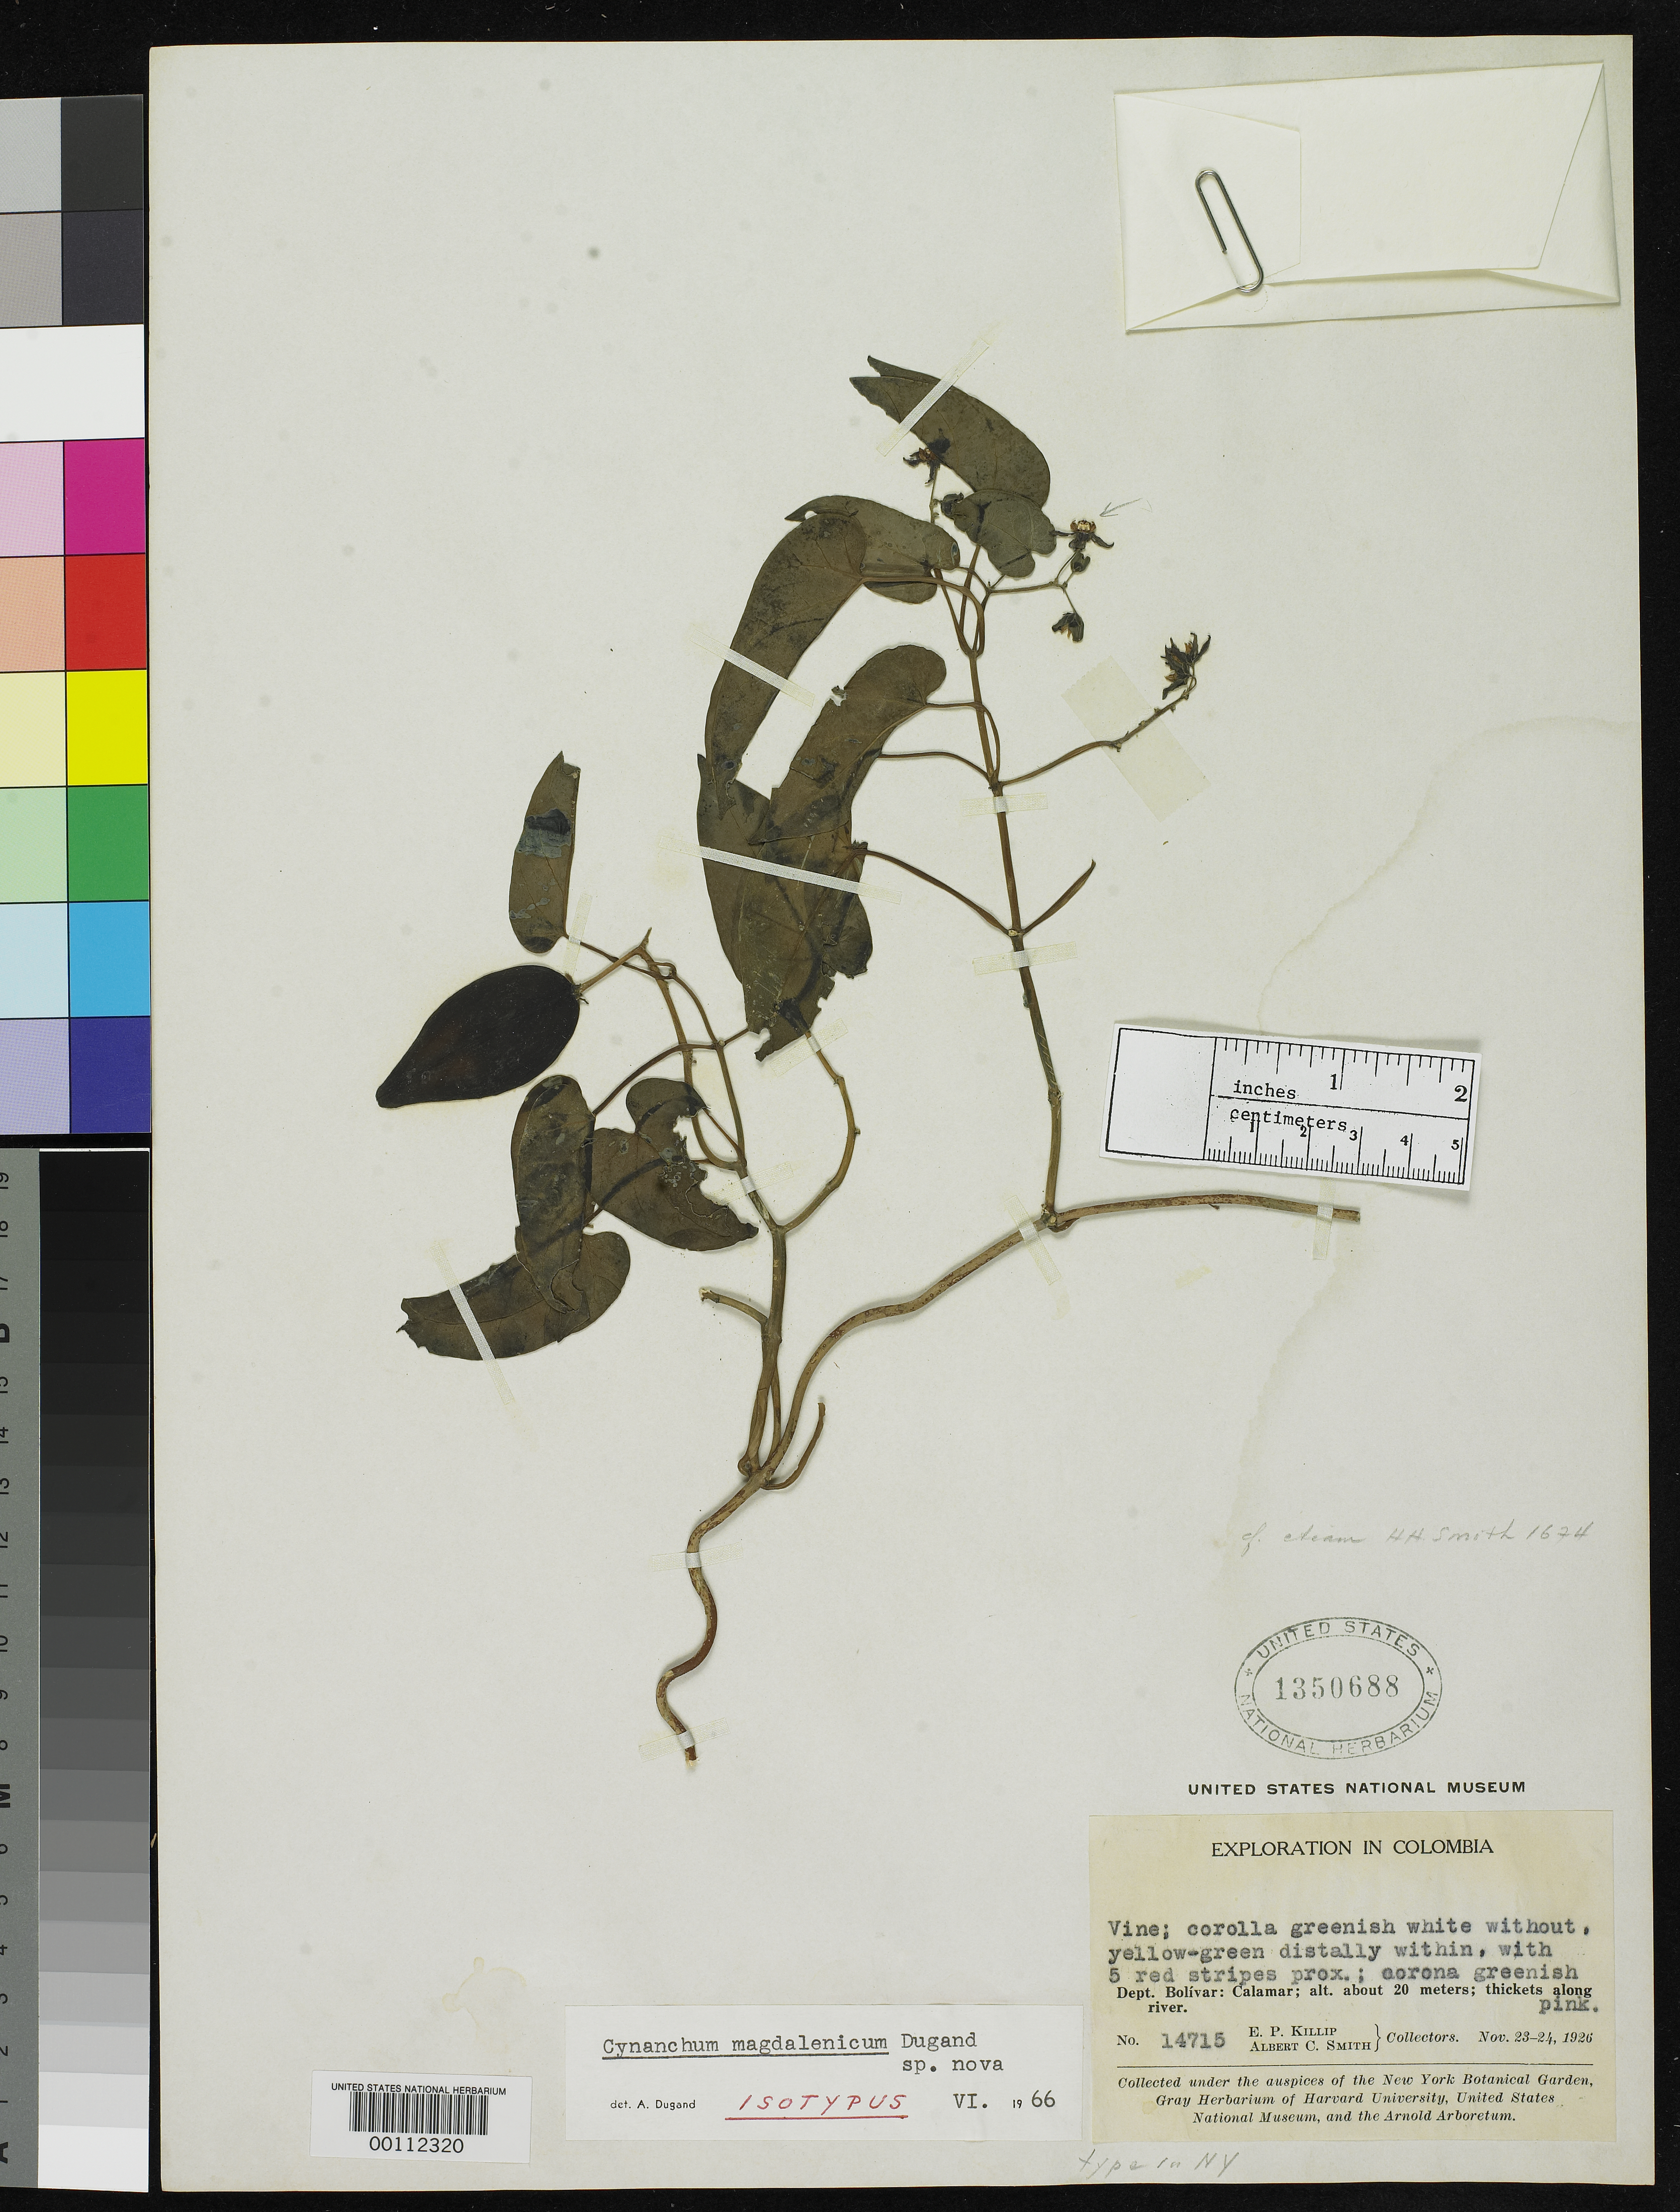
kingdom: Plantae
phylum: Tracheophyta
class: Magnoliopsida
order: Gentianales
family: Apocynaceae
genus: Cynanchum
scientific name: Cynanchum magdalenicum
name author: Dugand G.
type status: Isotype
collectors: E. P. Killip & A. C. Smith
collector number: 14715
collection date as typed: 23 Nov 1926 or 24 Nov 1926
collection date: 1926-11-23 or 1926-11-24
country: Colombia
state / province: Bolívar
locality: Calamar.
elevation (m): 20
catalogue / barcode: US 1350688